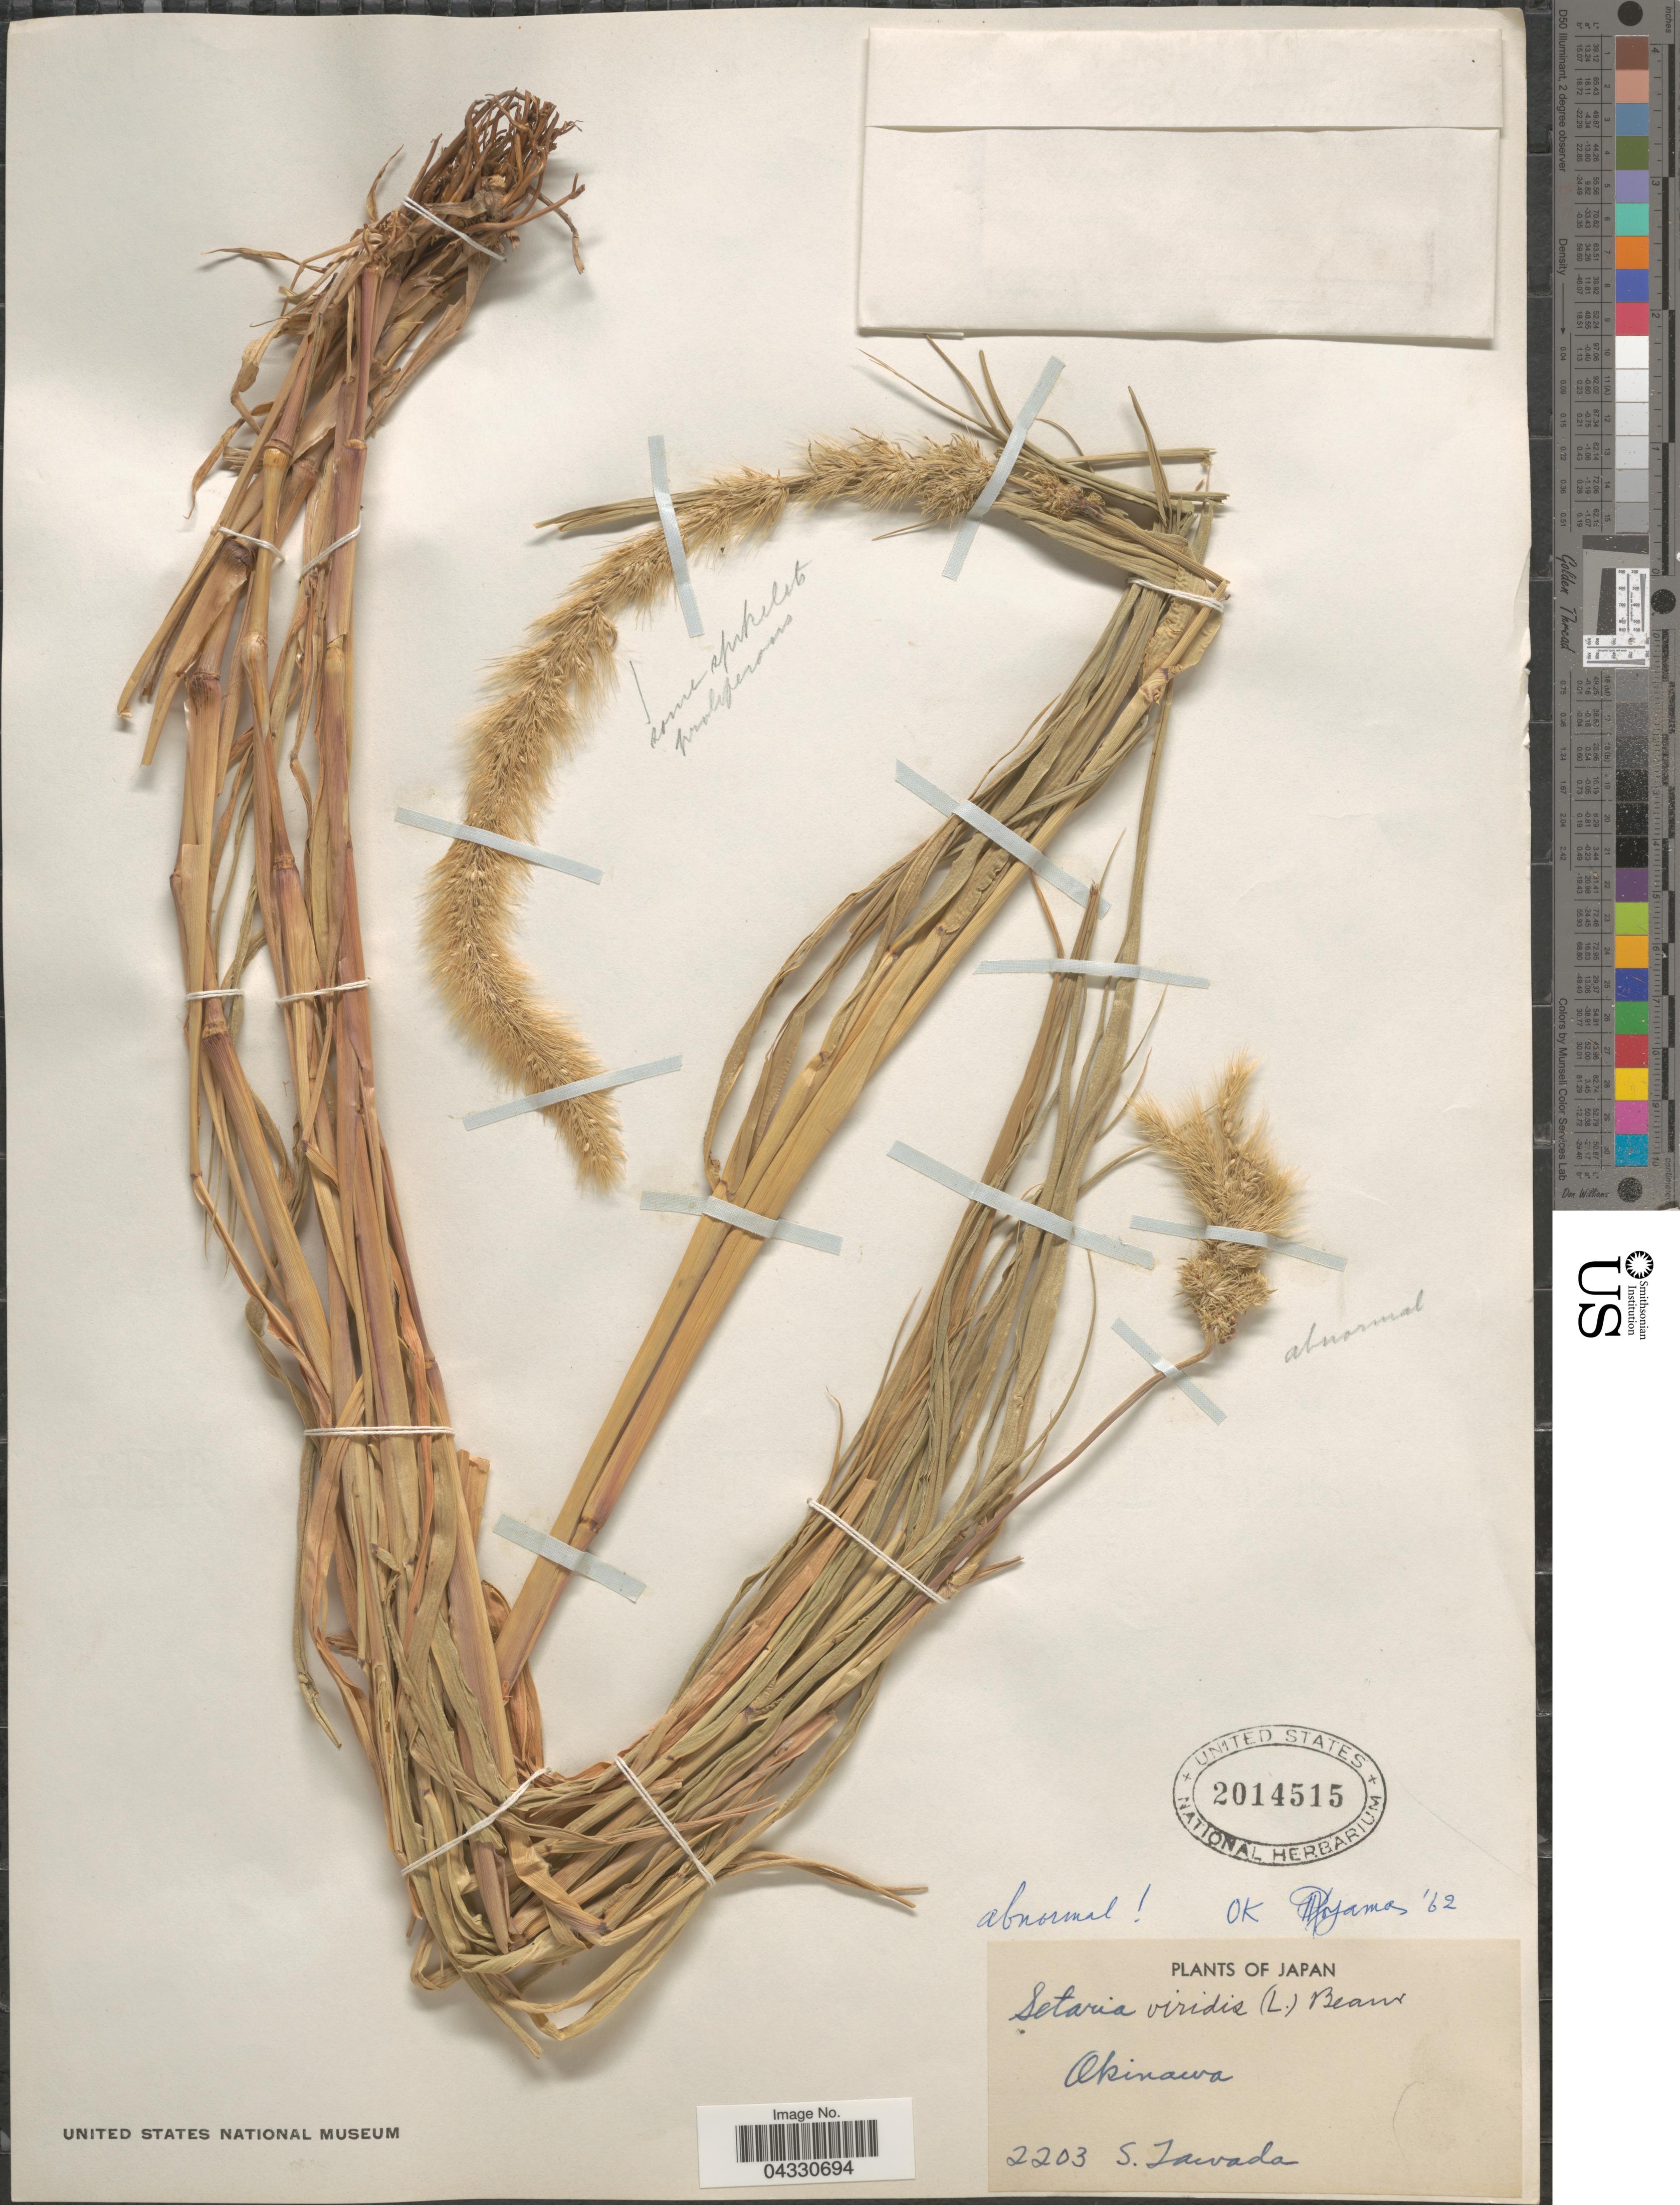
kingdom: Plantae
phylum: Tracheophyta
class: Liliopsida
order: Poales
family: Poaceae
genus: Setaria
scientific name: Setaria viridis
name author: (L.) P. Beauv.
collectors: S. Tawada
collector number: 2203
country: Japan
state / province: Okinawa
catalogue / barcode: US 2014515